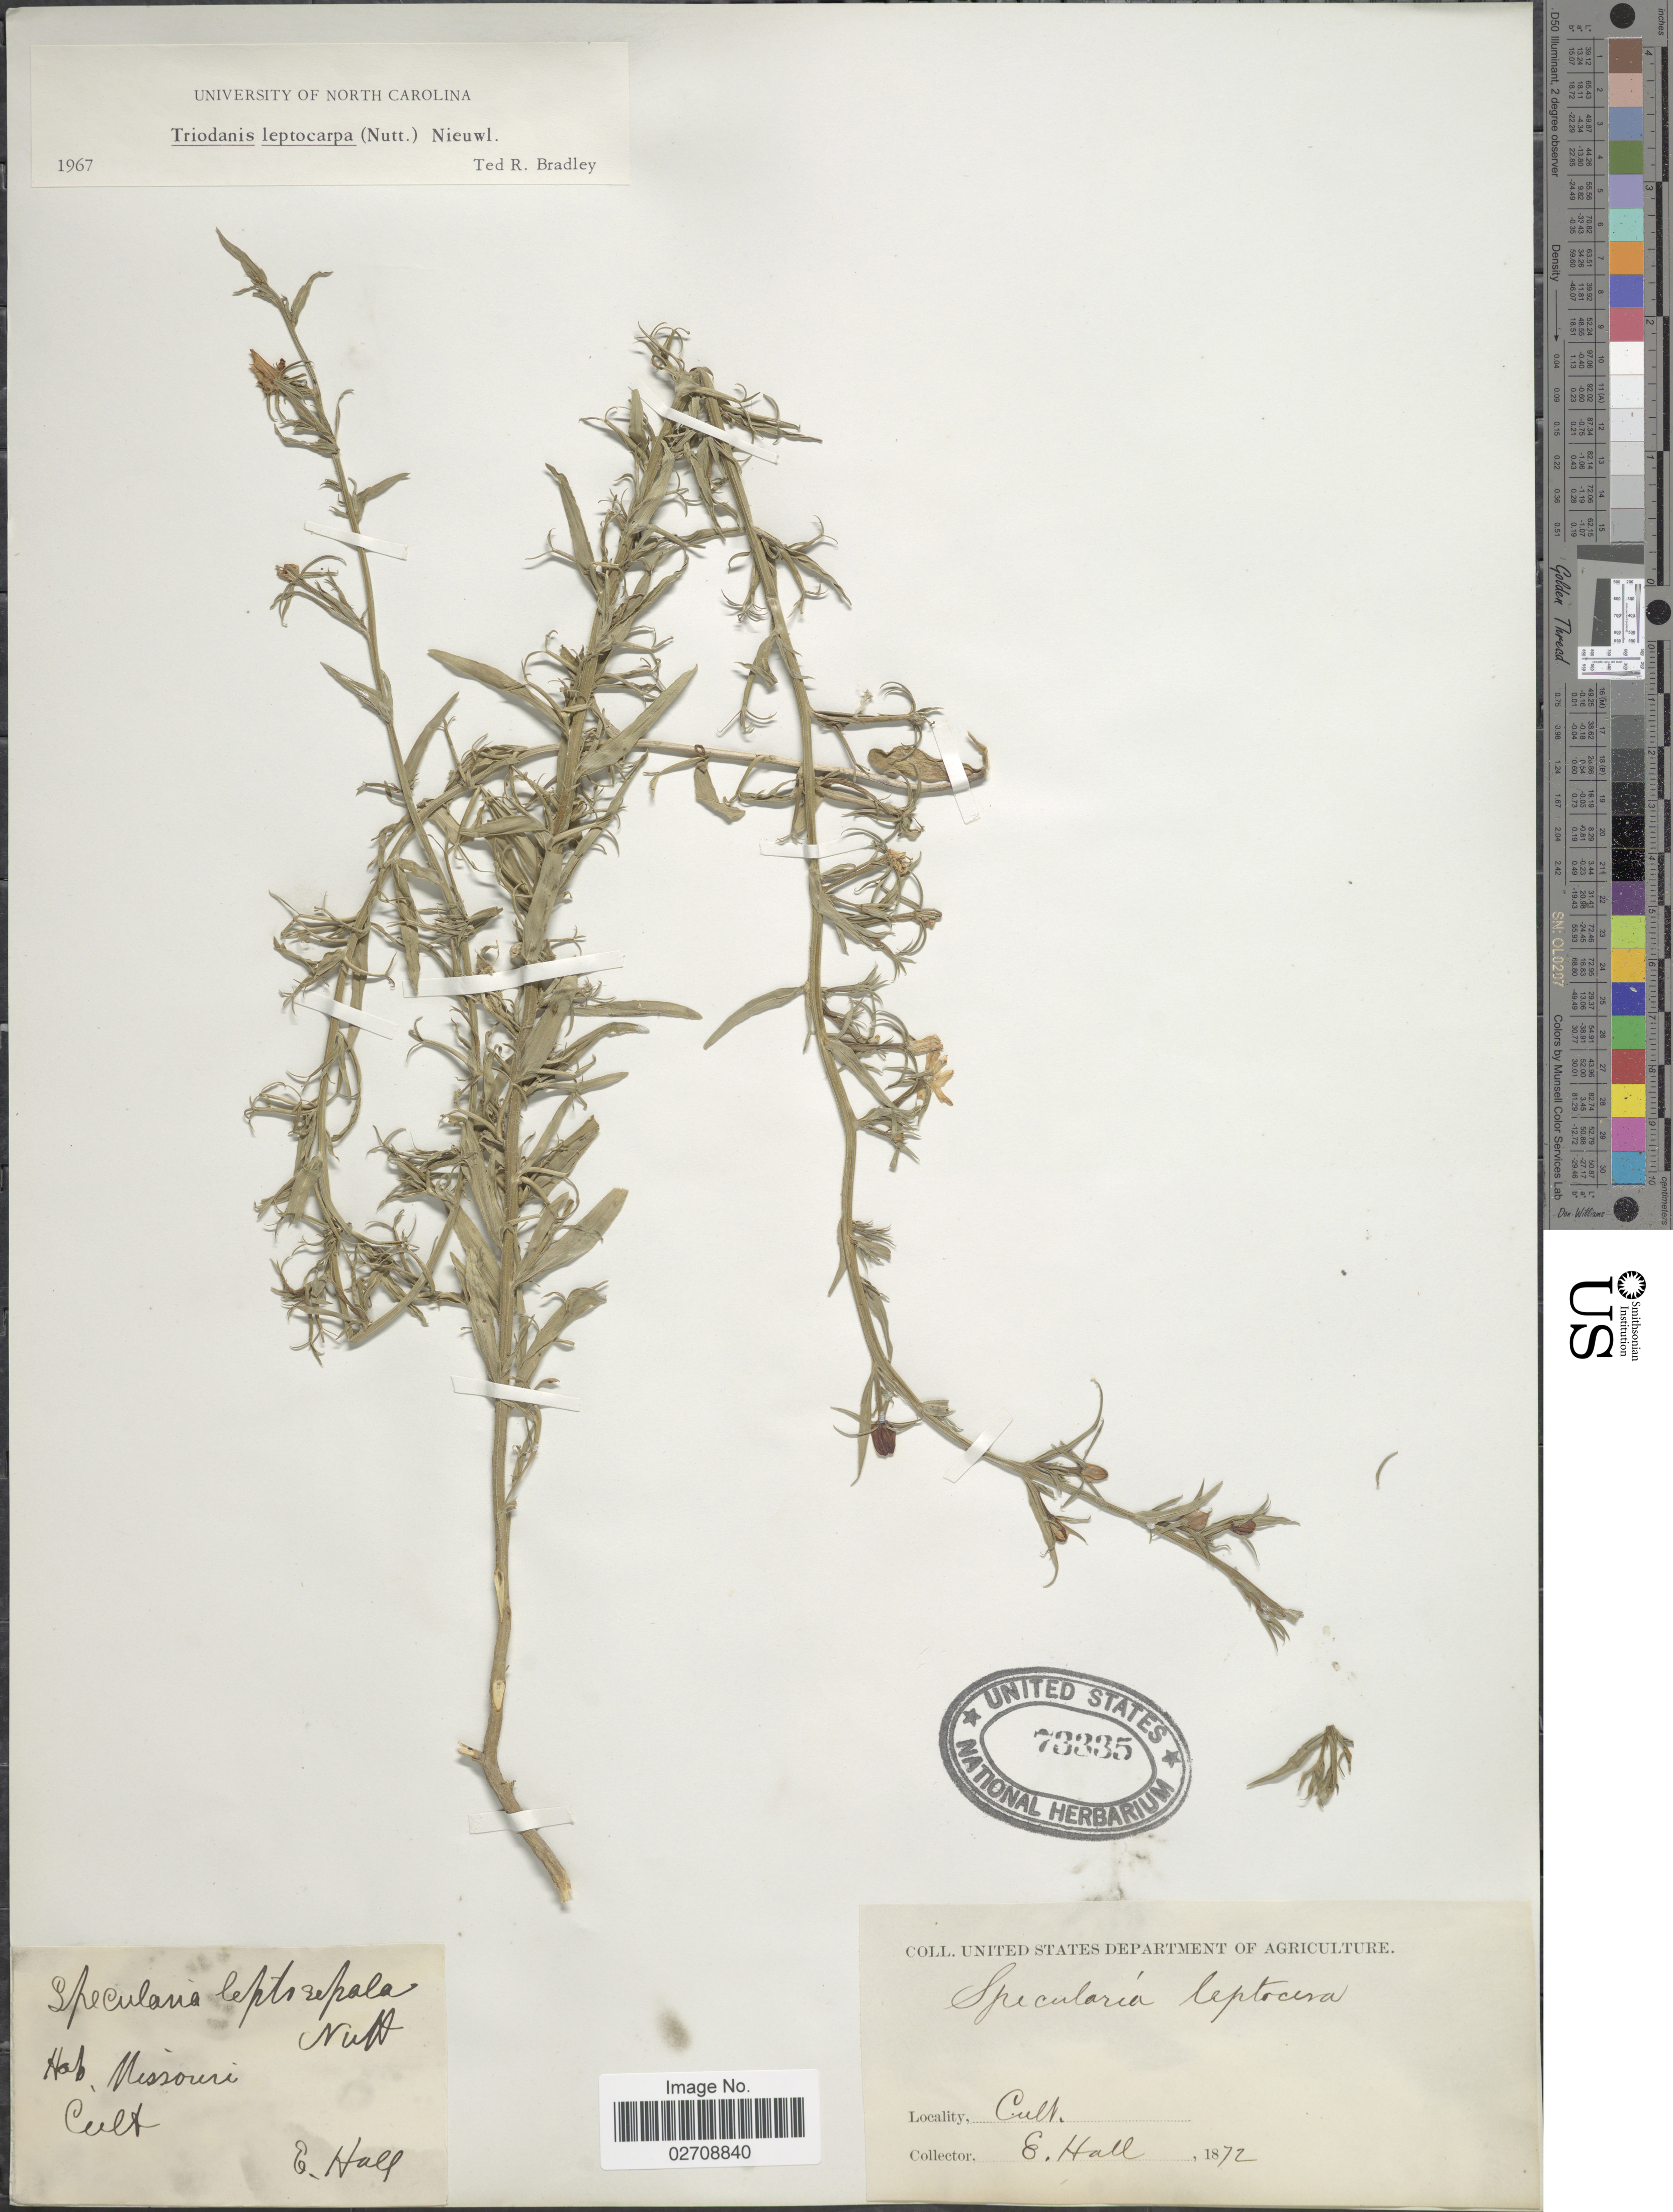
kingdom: Plantae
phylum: Tracheophyta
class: Magnoliopsida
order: Asterales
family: Campanulaceae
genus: Triodanis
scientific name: Triodanis leptocarpa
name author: Nieuwl.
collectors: E. Hall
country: United States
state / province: Missouri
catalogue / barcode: US 73335